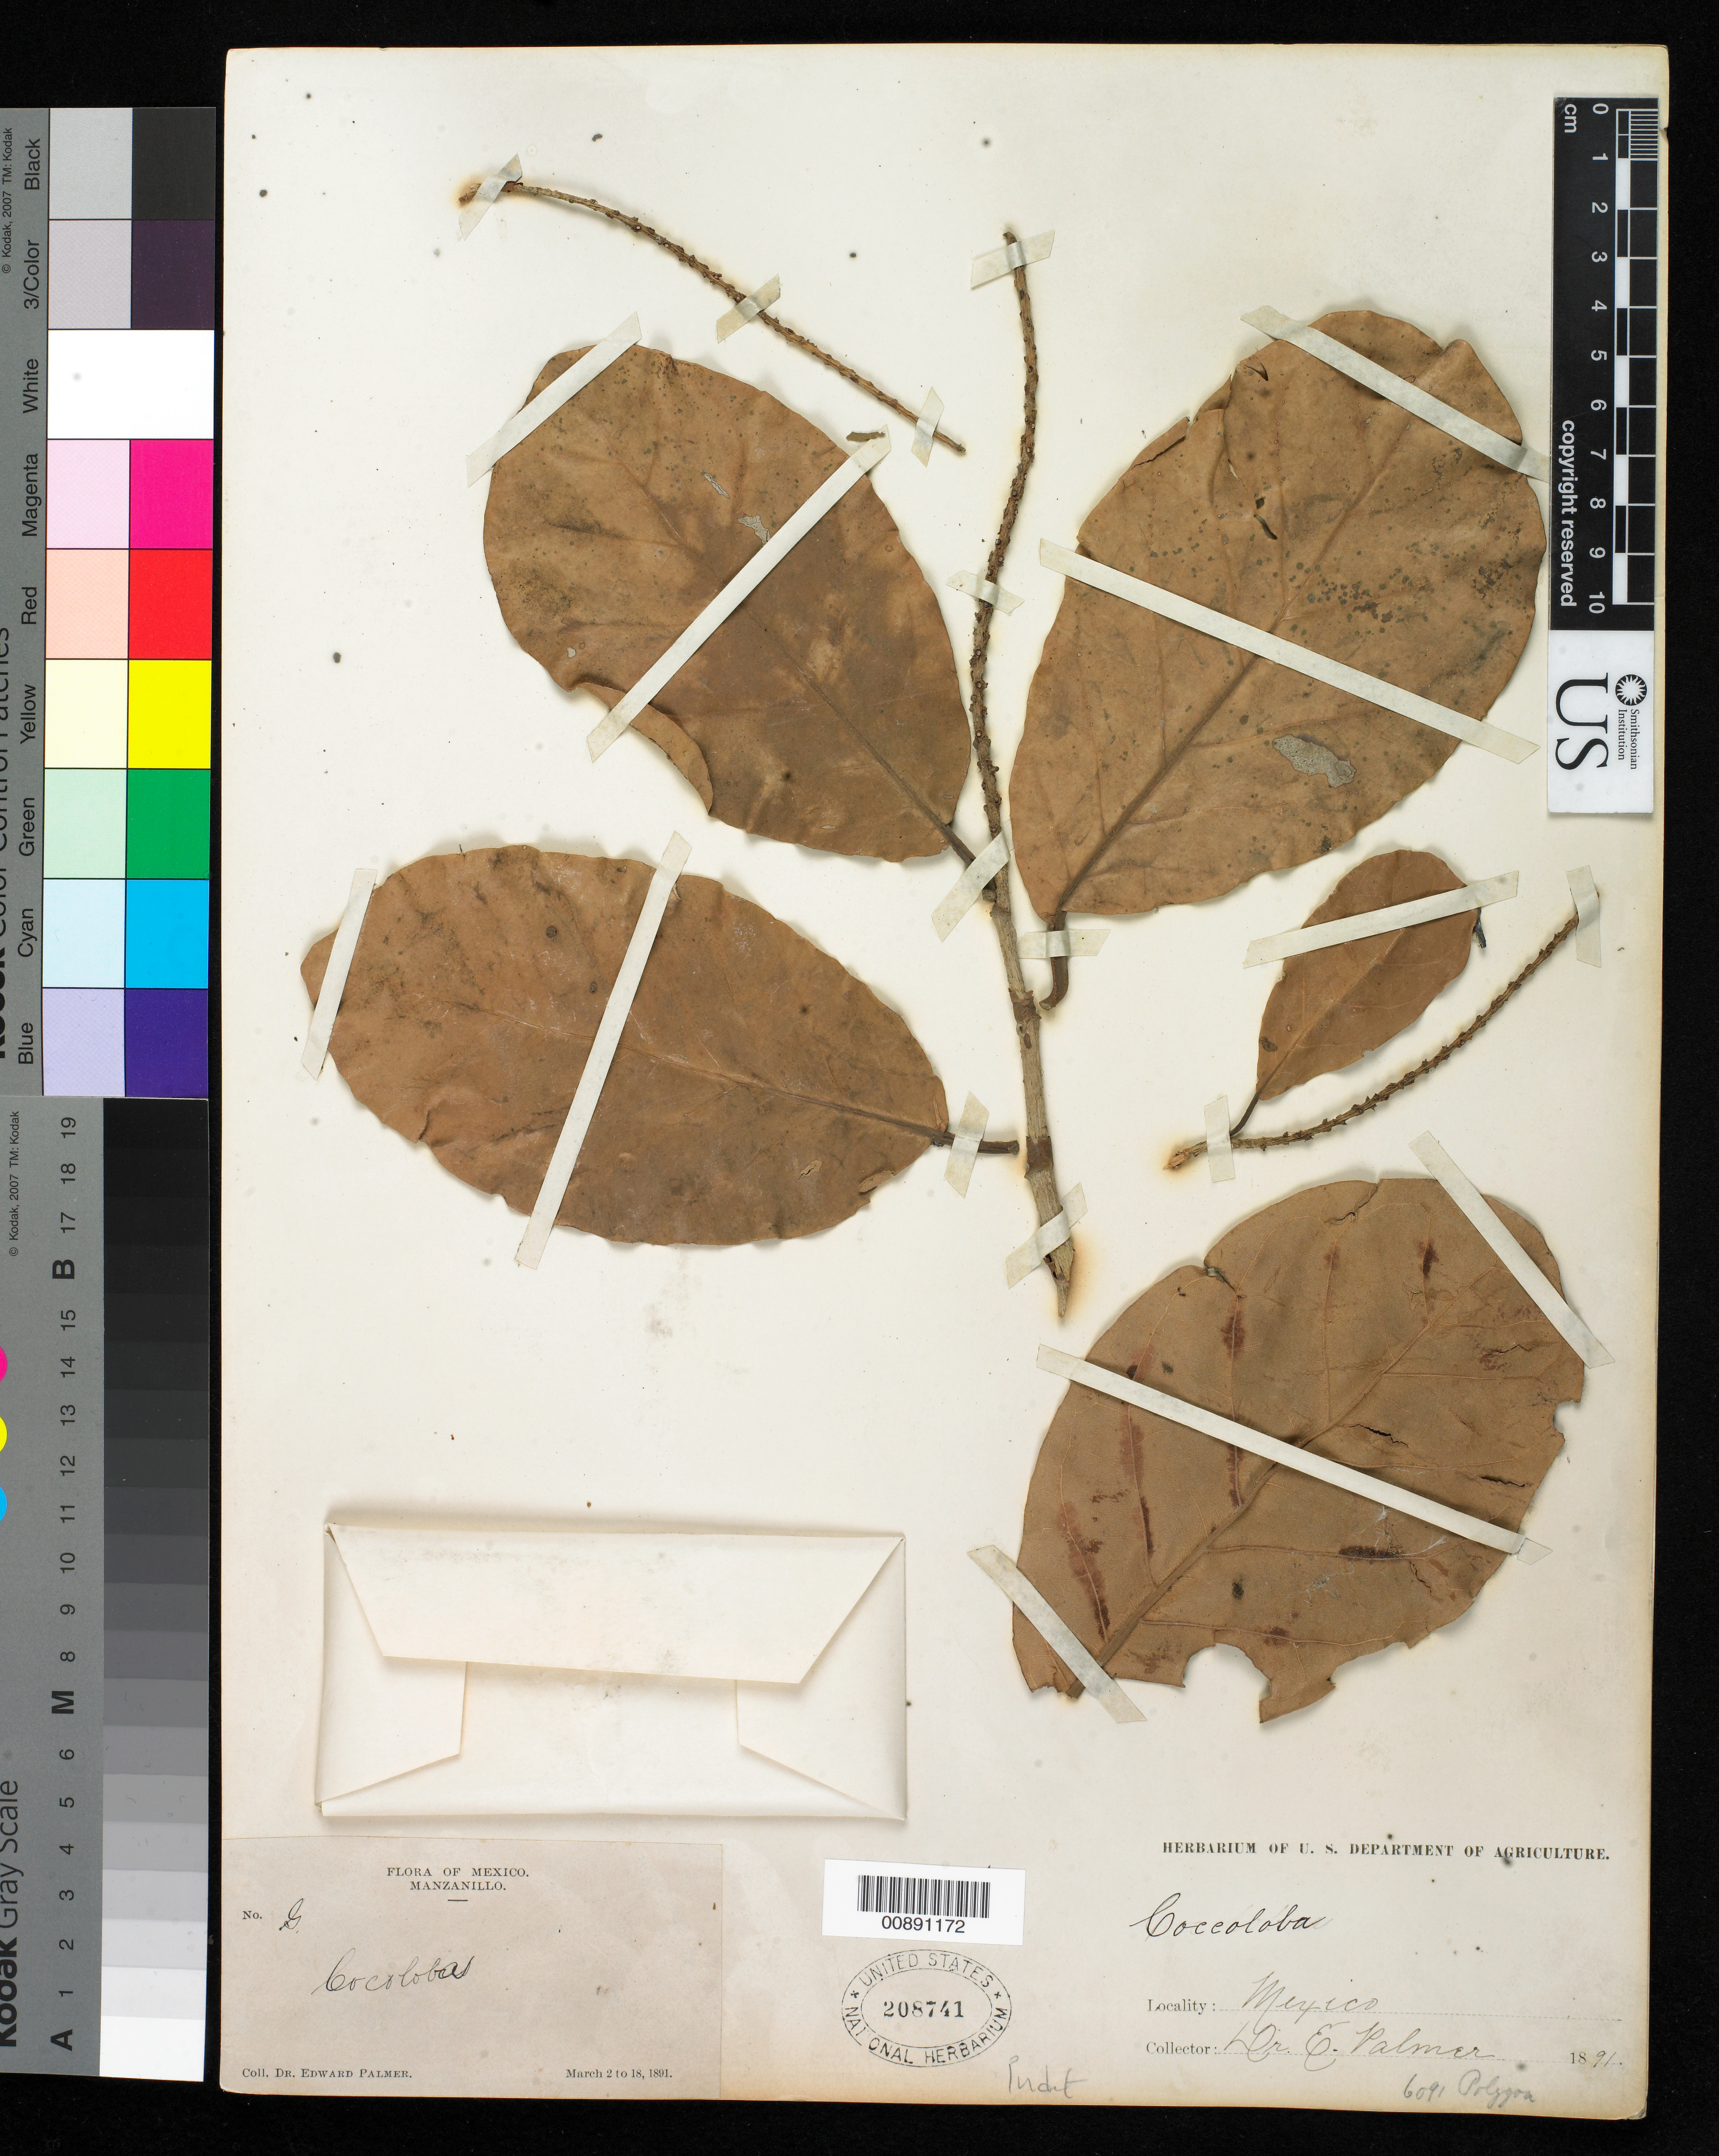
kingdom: Plantae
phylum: Tracheophyta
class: Magnoliopsida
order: Caryophyllales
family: Polygonaceae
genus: Coccoloba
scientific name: Coccoloba sp.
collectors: E. Palmer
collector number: G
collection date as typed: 02 Mar 1891 to 18 Mar 1891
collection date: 1891-03-02/1891-03-18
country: Mexico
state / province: Colima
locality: Manzanillo, Colima.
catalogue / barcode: US 208741